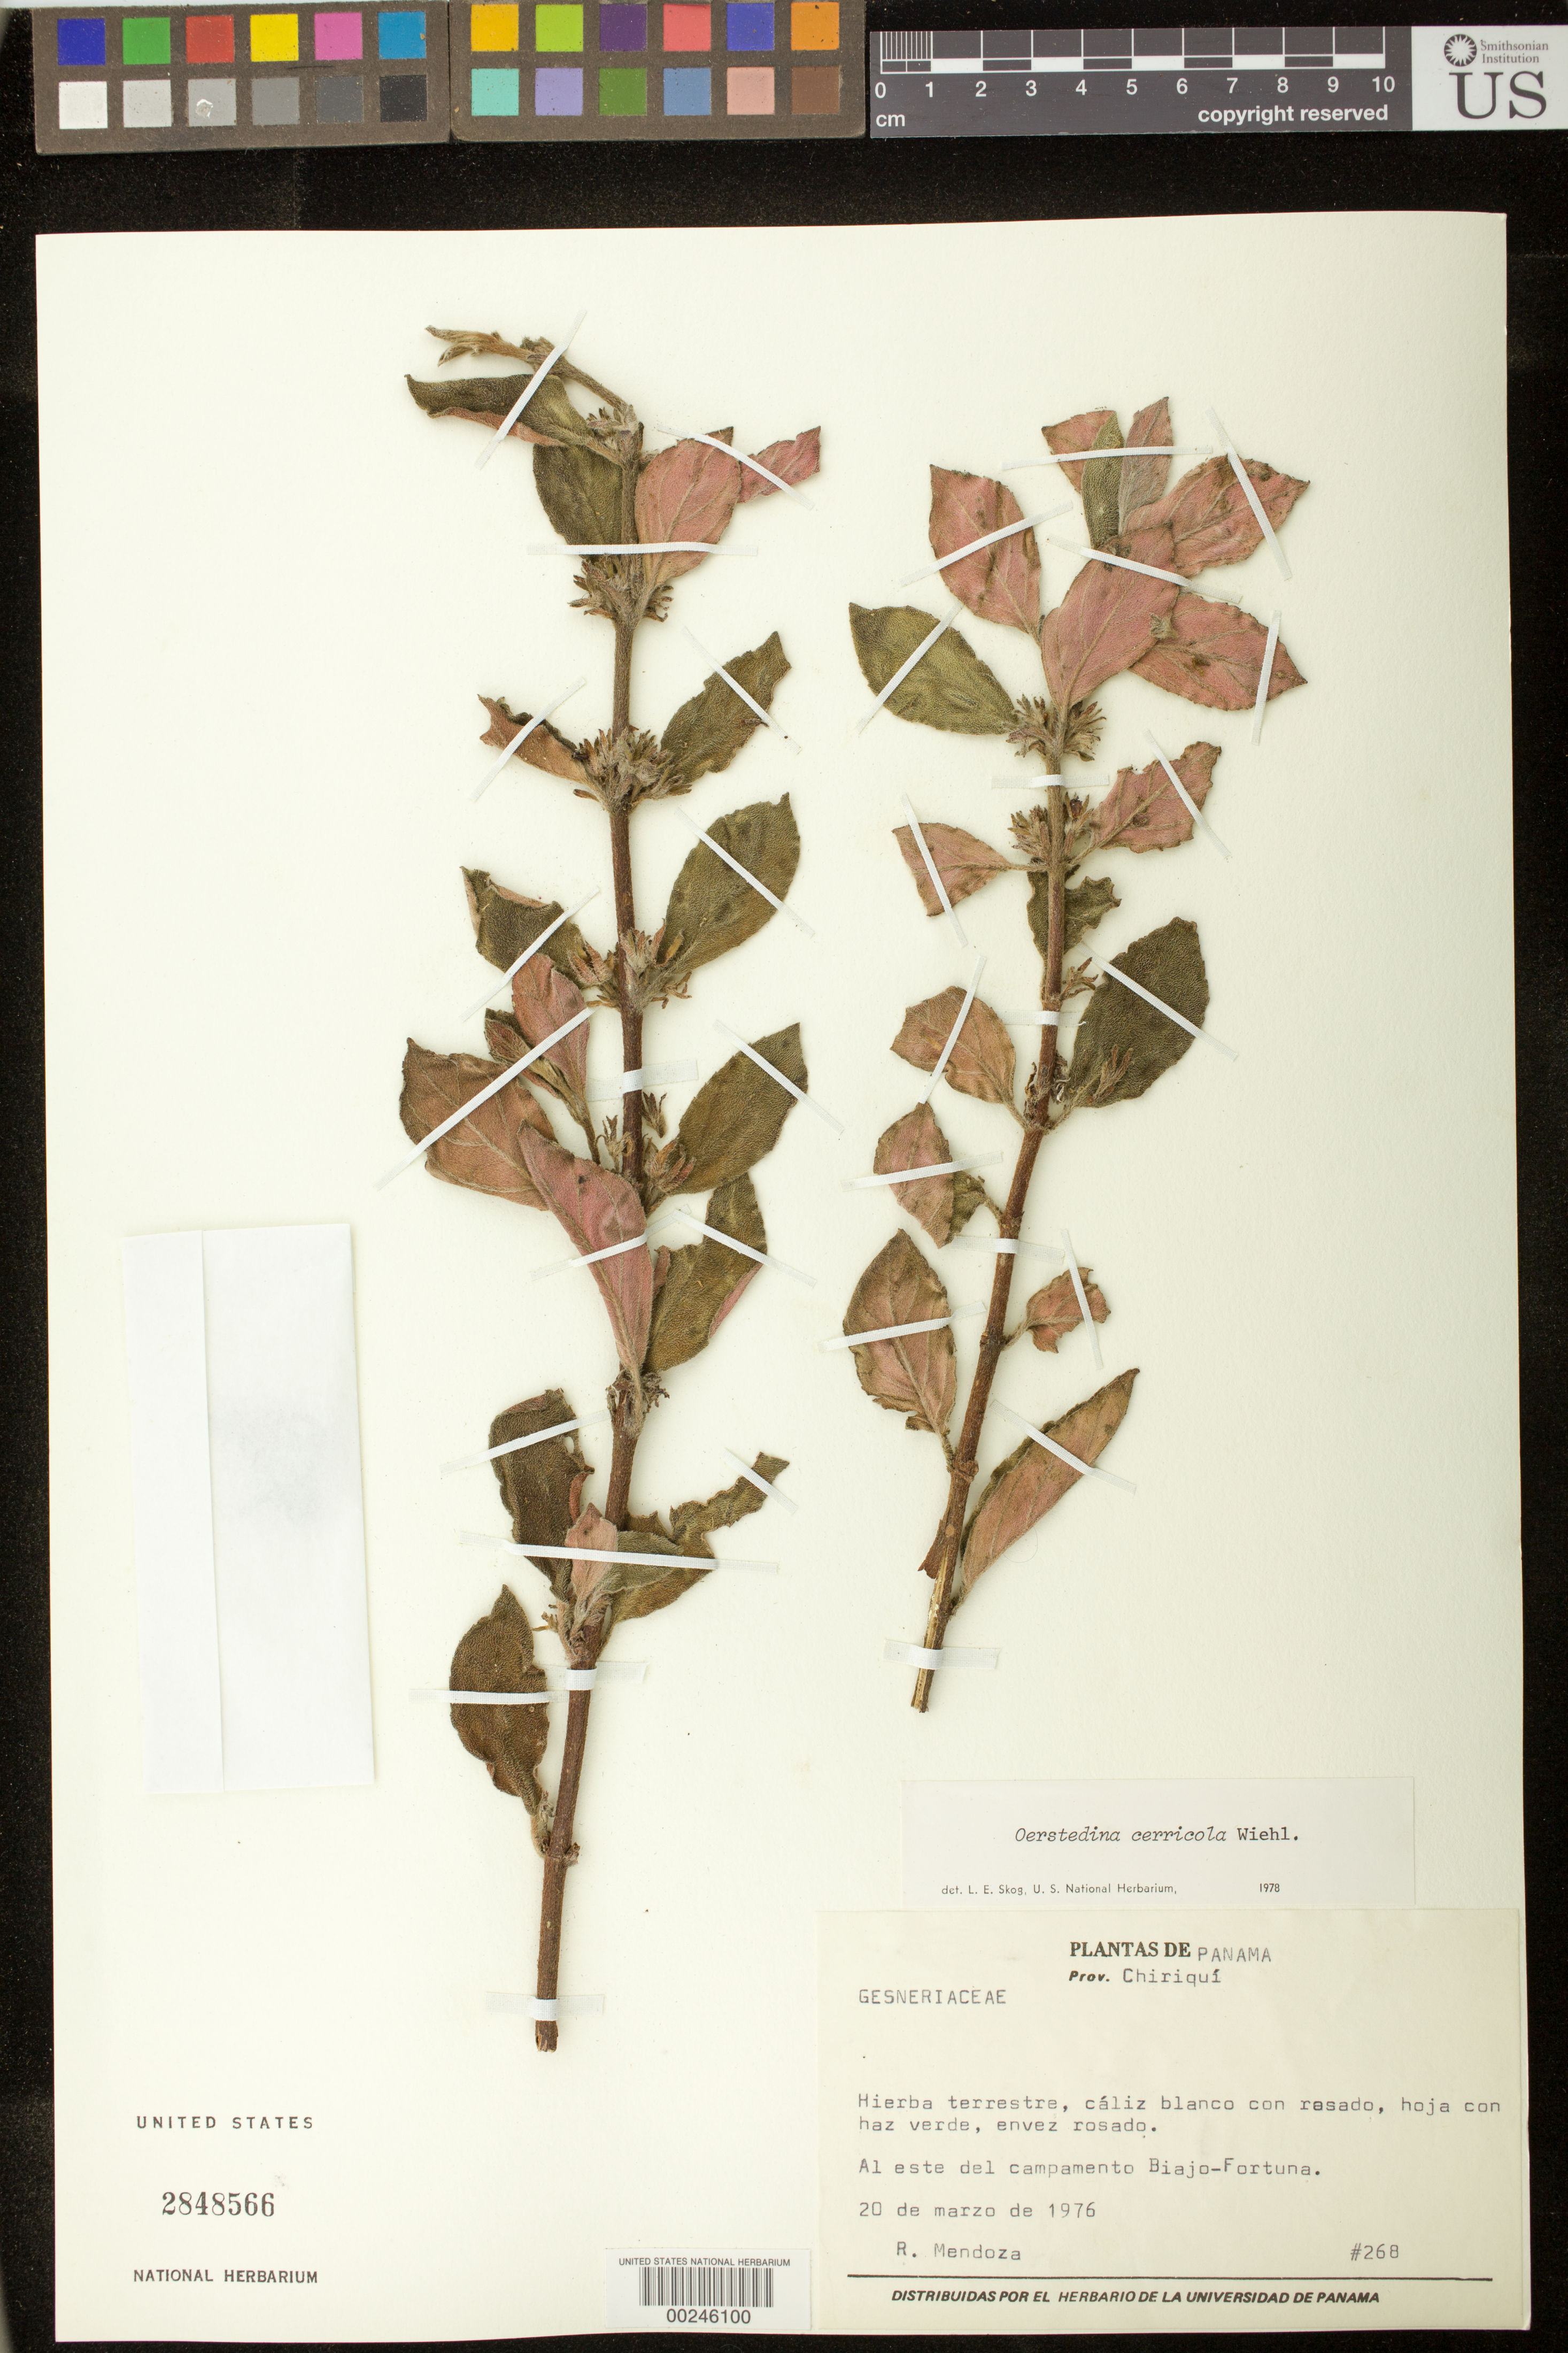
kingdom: Plantae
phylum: Tracheophyta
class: Magnoliopsida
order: Lamiales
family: Gesneriaceae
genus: Oerstedina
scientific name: Oerstedina cerricola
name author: Wiehler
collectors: R. Mendoza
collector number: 268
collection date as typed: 20 Mar 1976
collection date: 1976-03-20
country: Panama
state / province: Chiriquí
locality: E of Biajo-Fortuna camp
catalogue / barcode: US 2848566